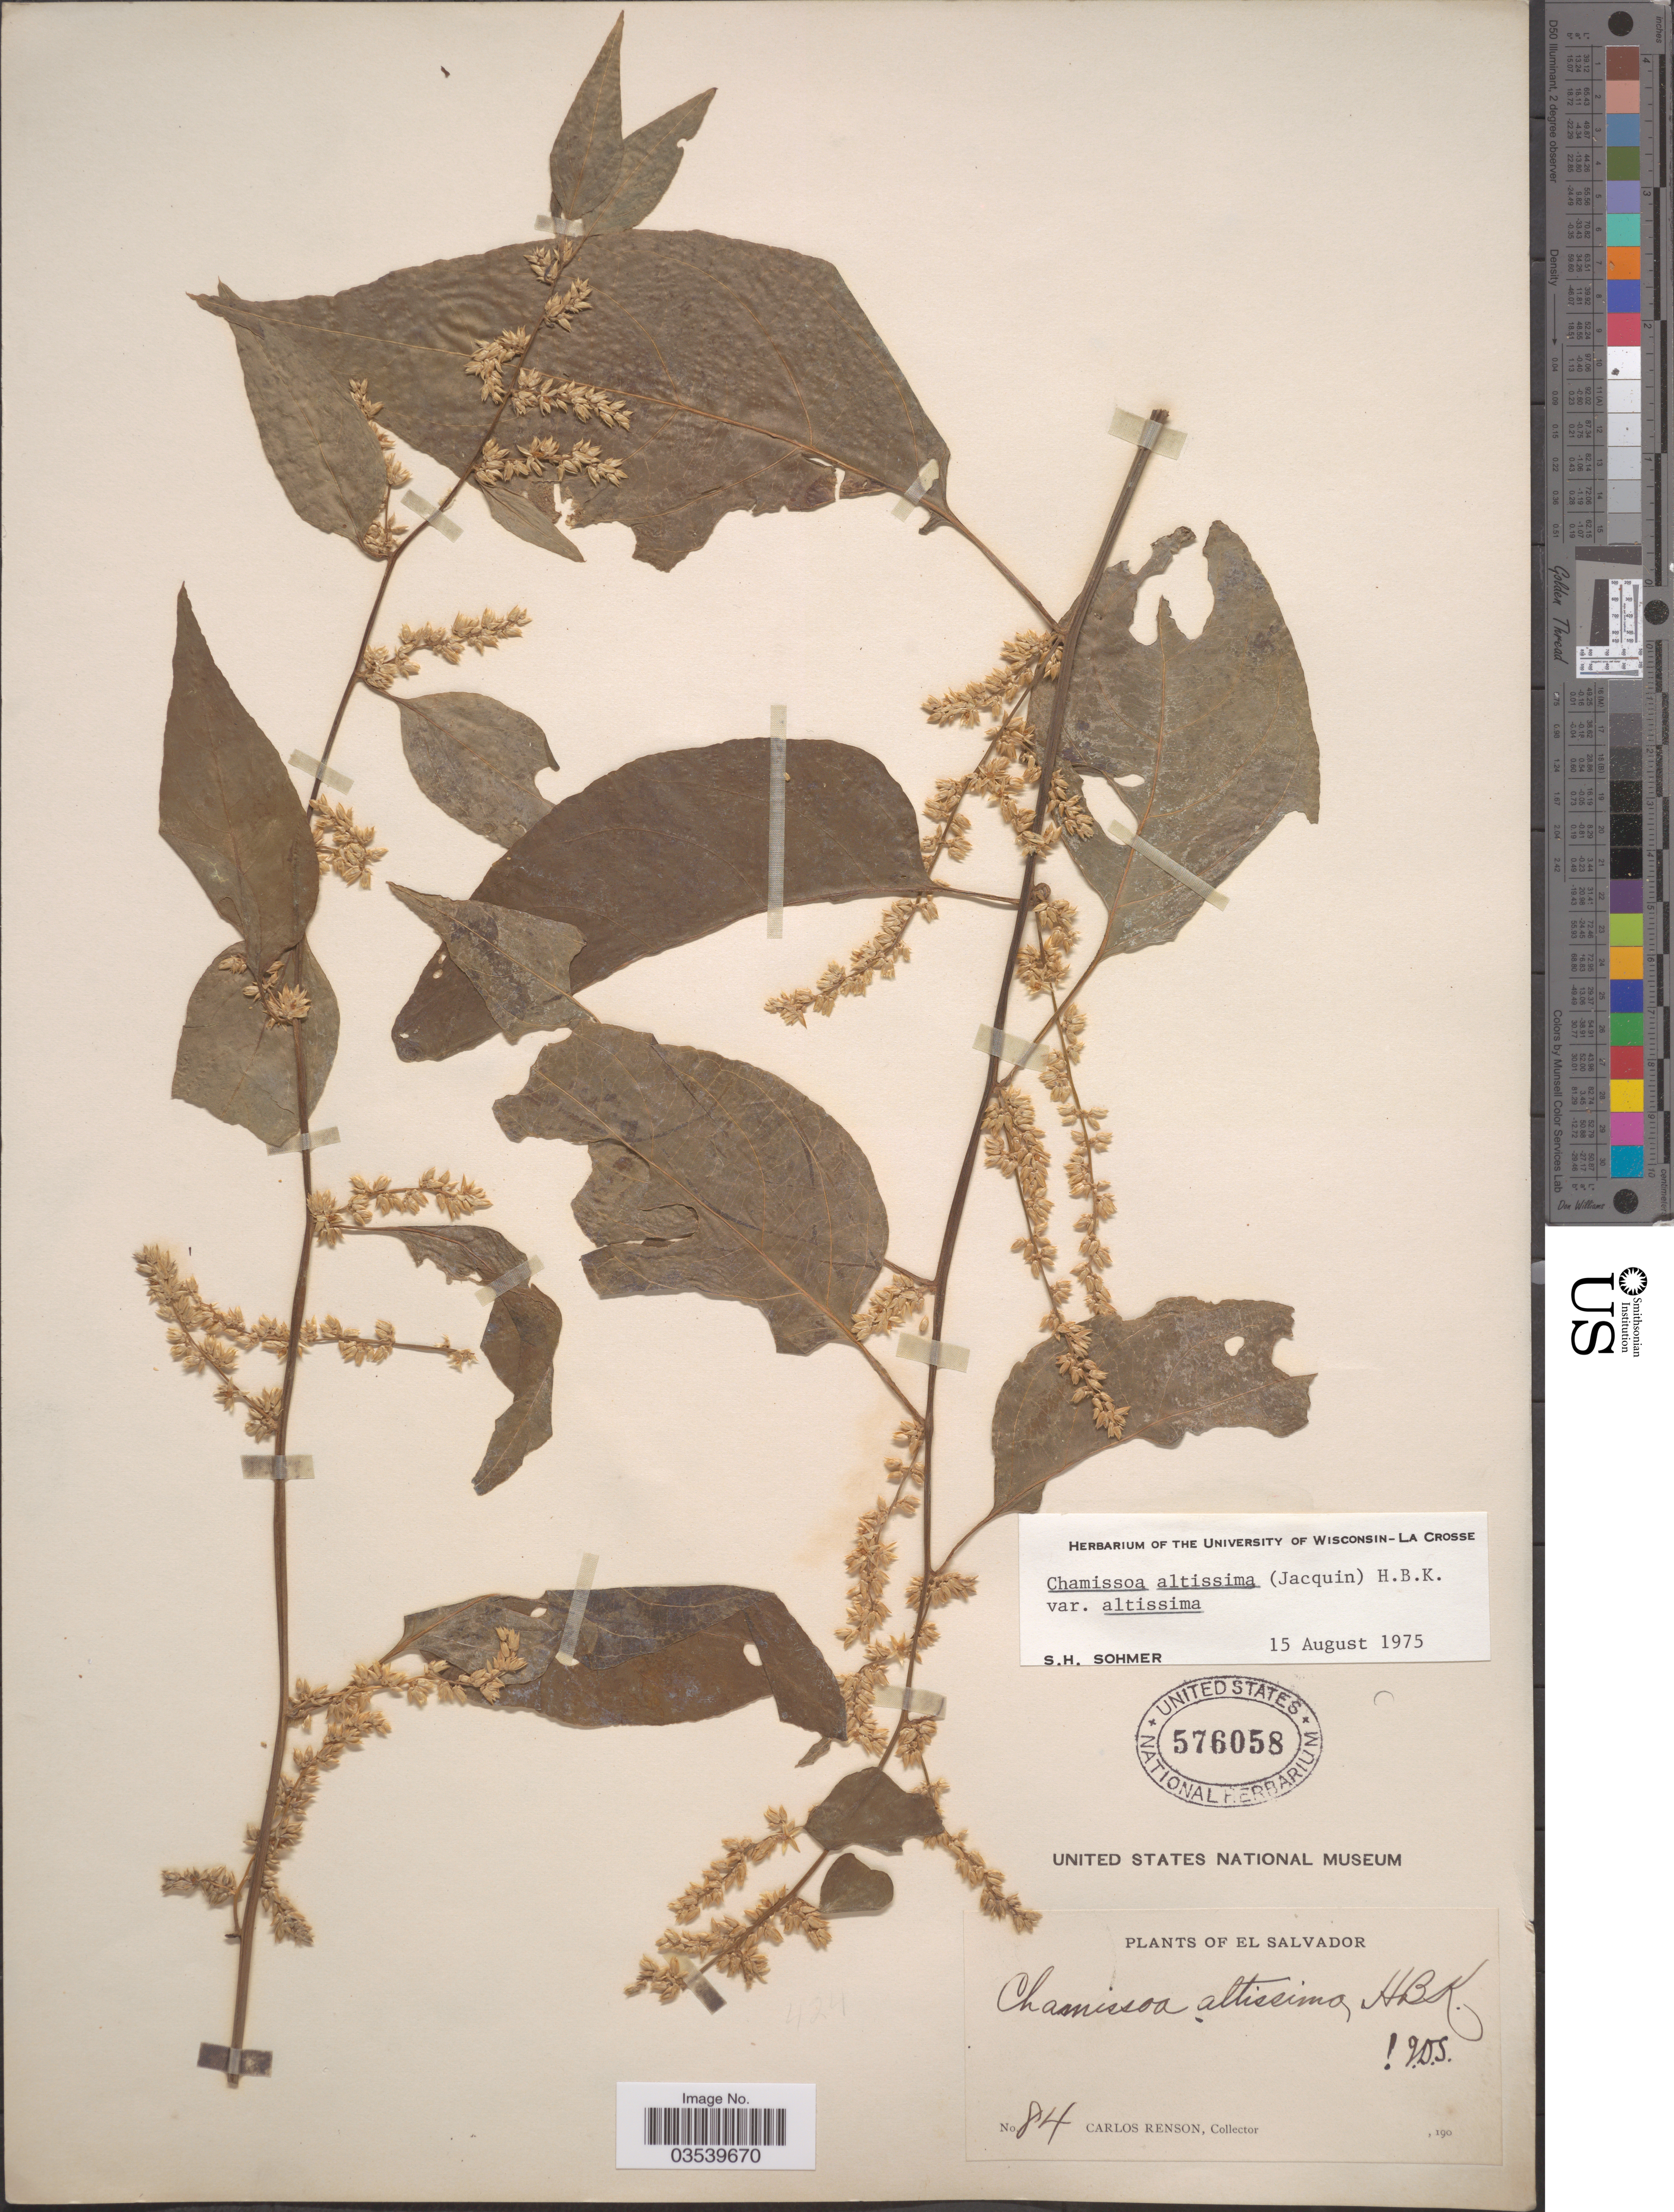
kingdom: Plantae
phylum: Tracheophyta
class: Magnoliopsida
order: Caryophyllales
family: Amaranthaceae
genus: Chamissoa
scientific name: Chamissoa altissima var. altissima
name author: (Jacq.) Kunth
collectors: C. Renson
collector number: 84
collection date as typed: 190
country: El Salvador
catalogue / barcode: US 576058